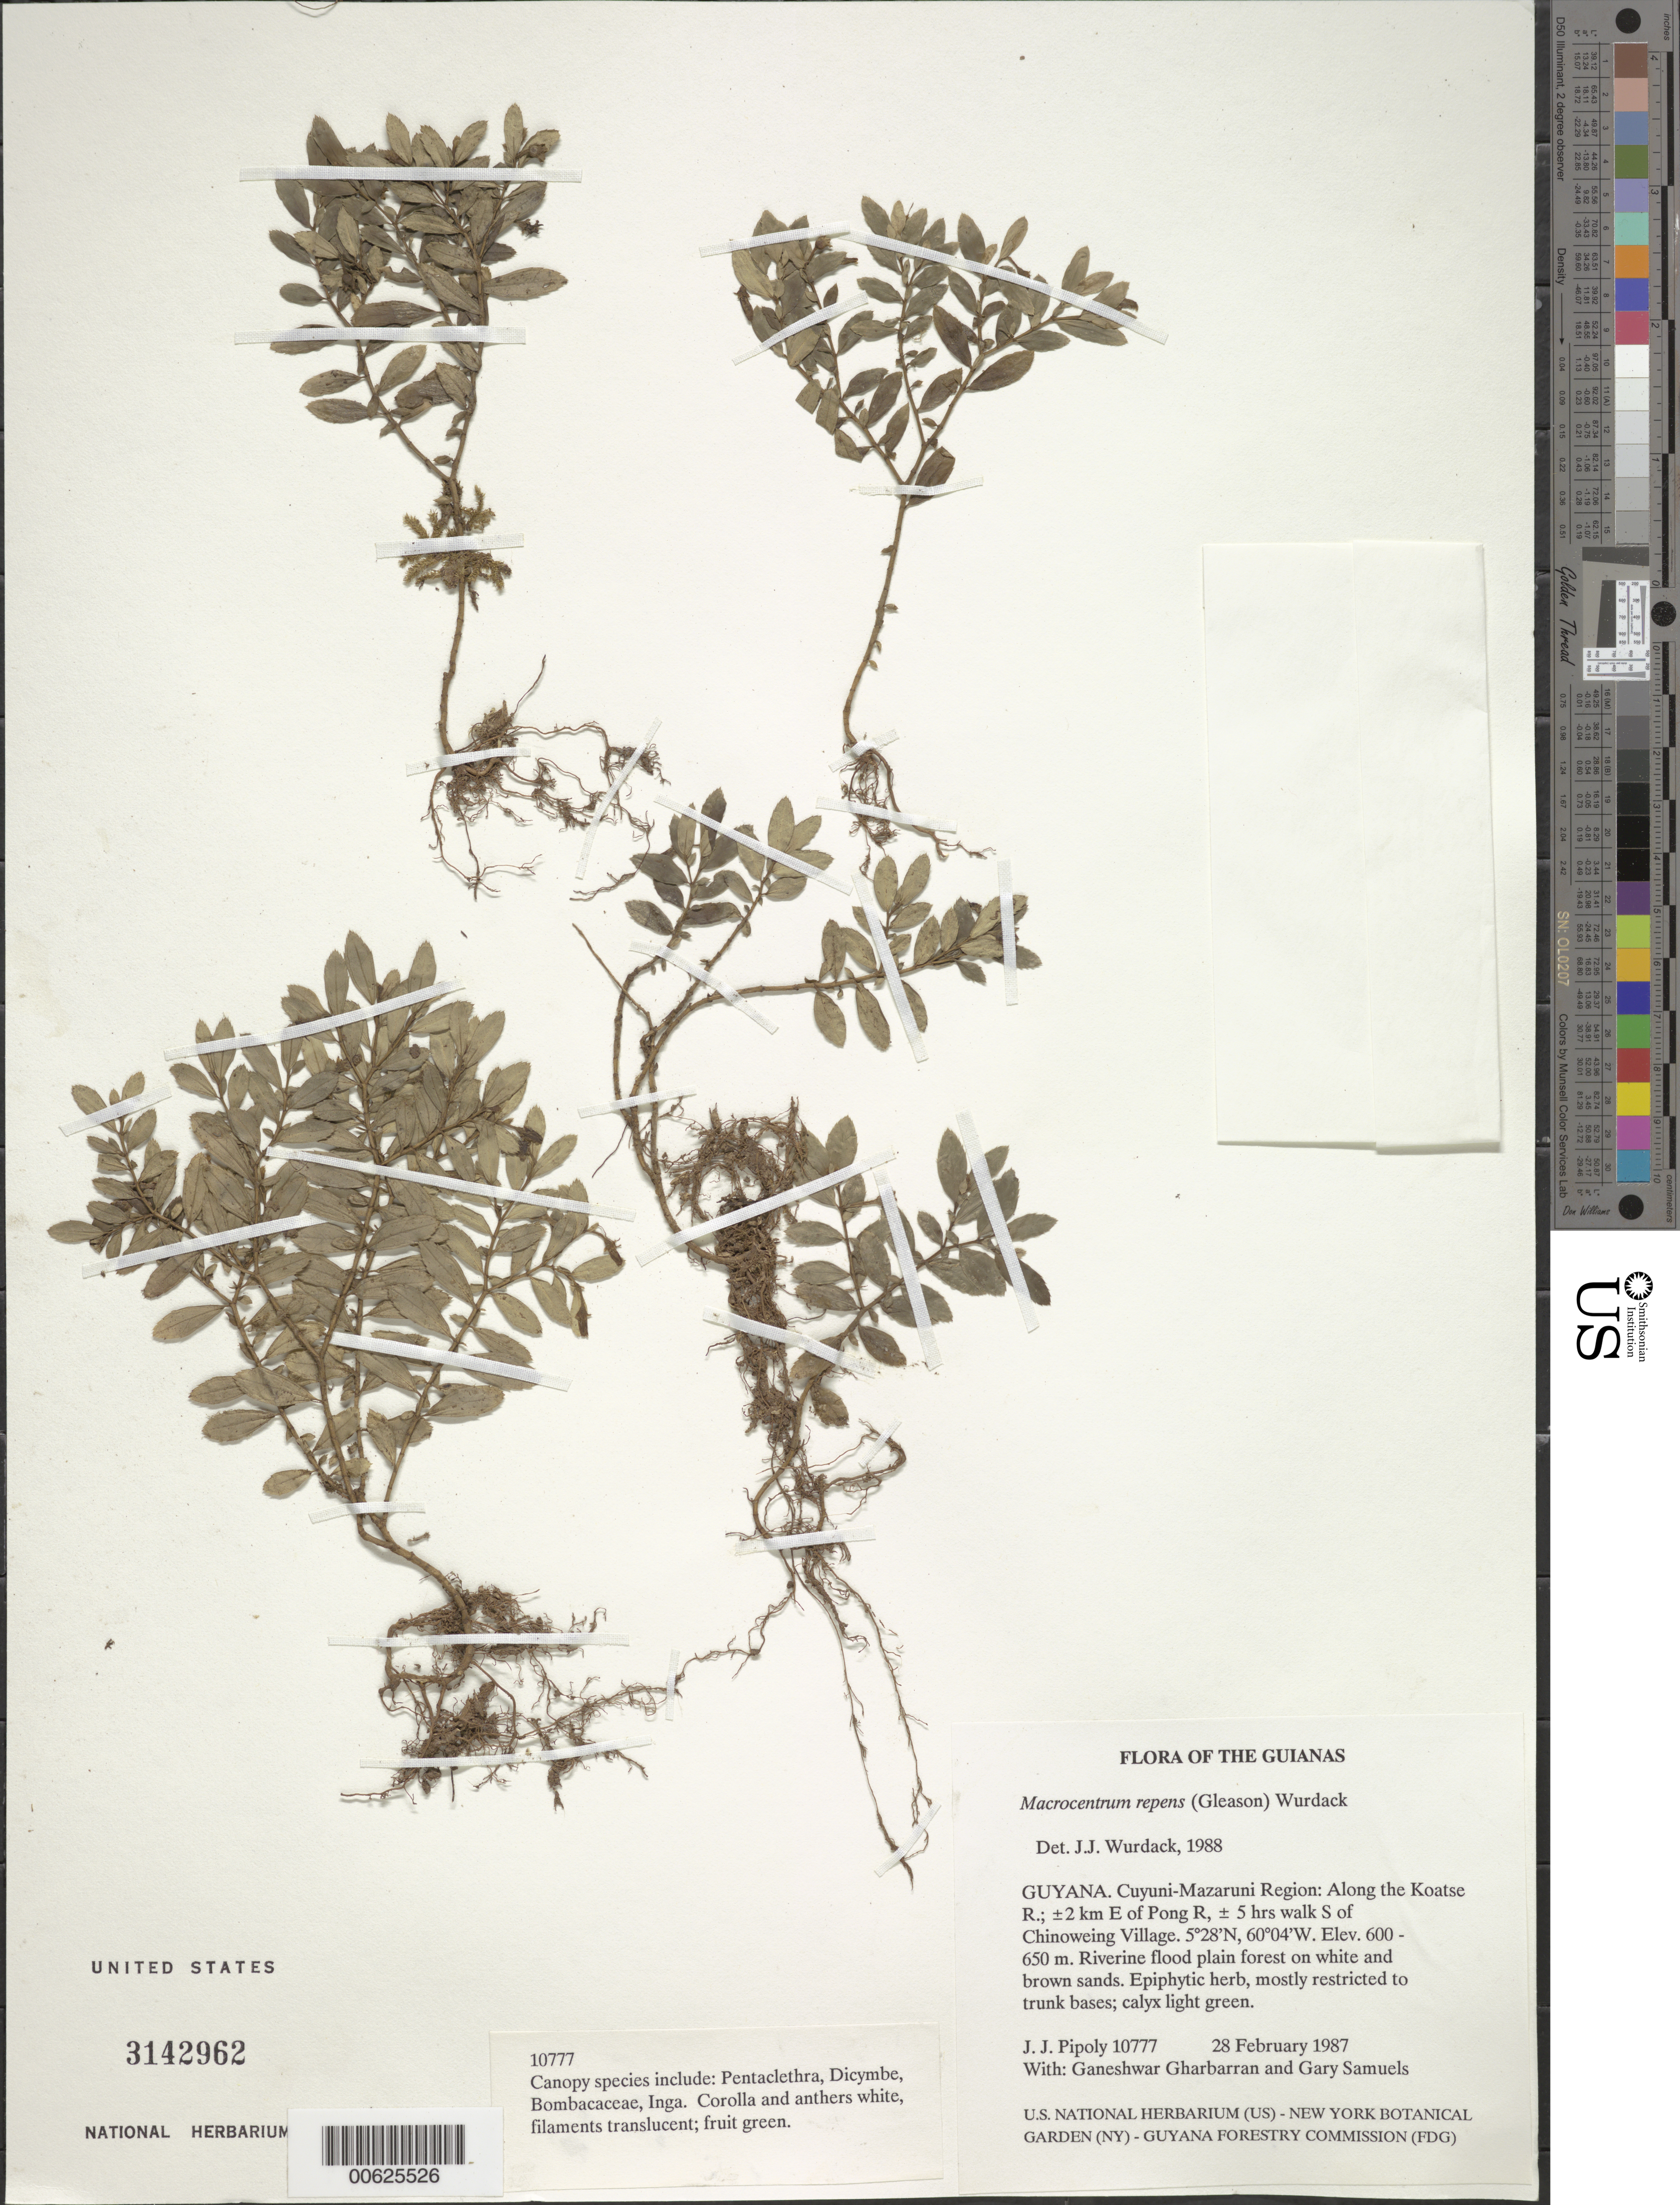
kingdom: Plantae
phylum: Tracheophyta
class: Magnoliopsida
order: Myrtales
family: Melastomataceae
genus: Macrocentrum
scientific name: Macrocentrum repens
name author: (Gleason) Wurdack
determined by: Wurdack, John J., (US), US (UNITED STATES)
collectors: J. J. Pipoly, G. Gharbarran & G. Samuels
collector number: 10777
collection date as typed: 28 February 1987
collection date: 1987-02-28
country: Guyana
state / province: Cuyuni-Mazaruni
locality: Along the Koatse R.; ±2 km E of Pong R, ± 5 hrs walk S of Chinoweing Village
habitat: Riverine flood plain forest on white and brown sands; canopy spp. include Pentaclethra, Dicymbe, Bombacaceae, Inga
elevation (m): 600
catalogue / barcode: US 3142962